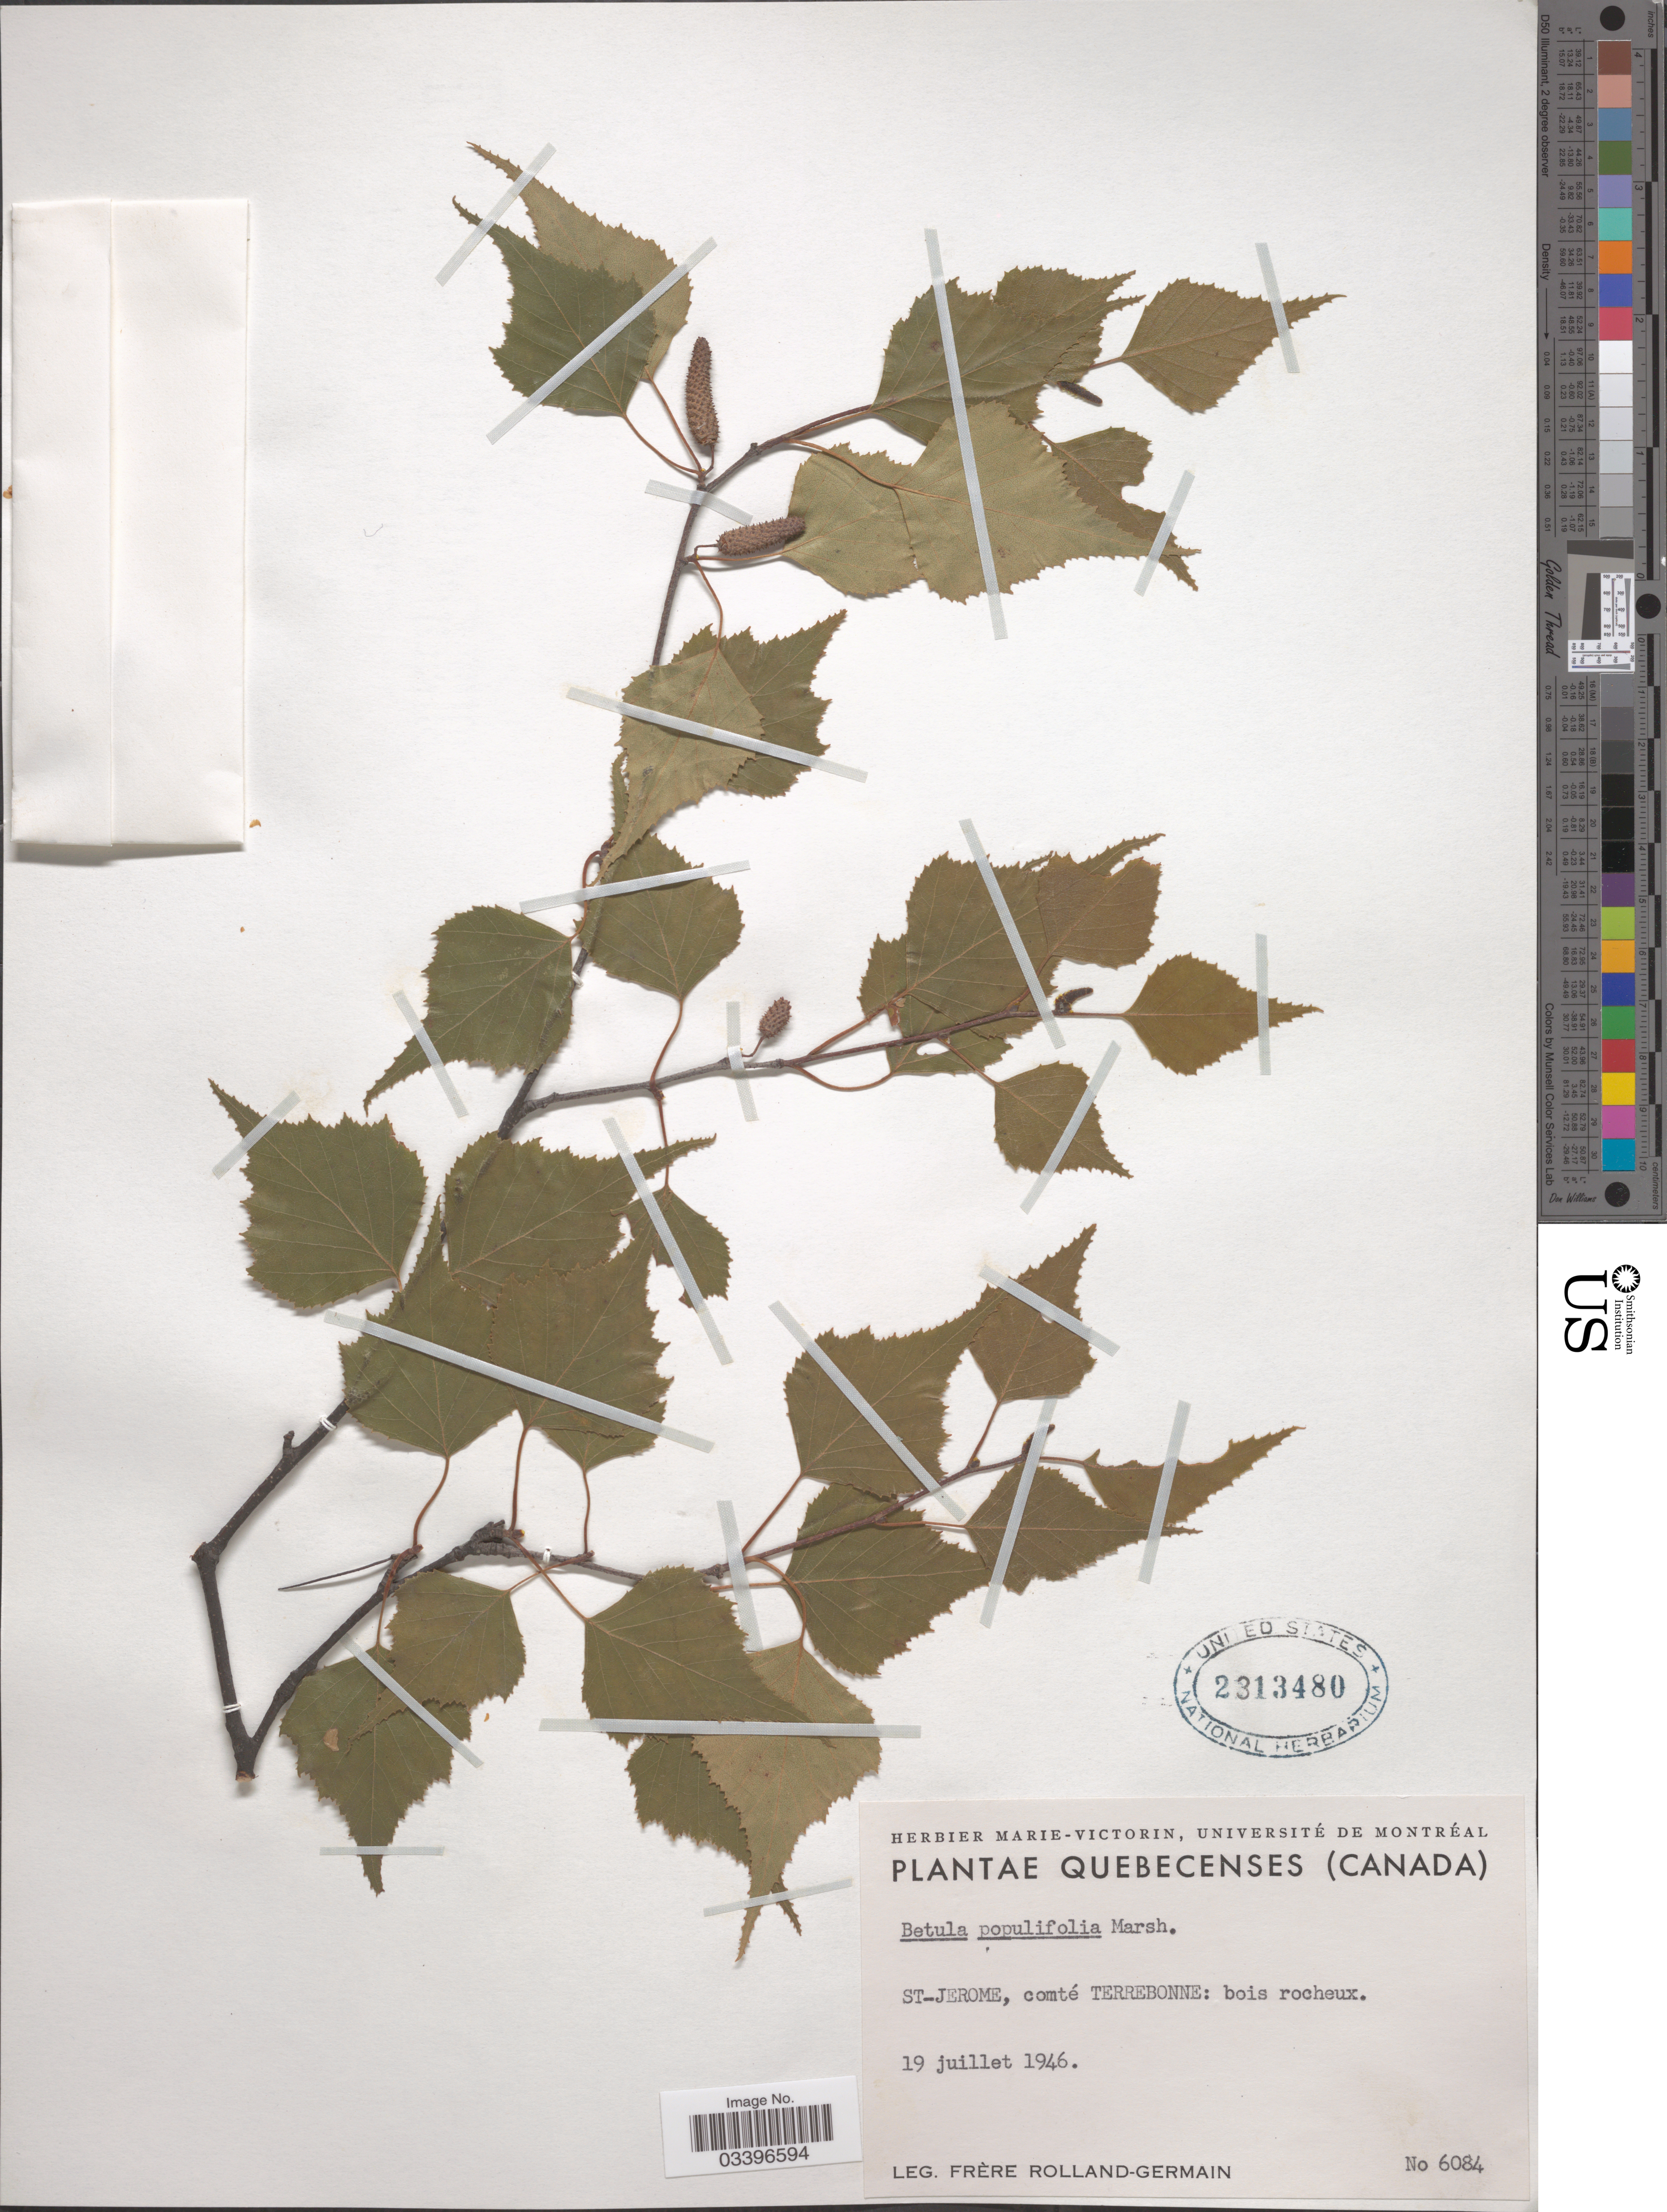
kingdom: Plantae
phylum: Tracheophyta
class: Magnoliopsida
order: Fagales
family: Betulaceae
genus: Betula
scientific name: Betula populifolia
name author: Marshall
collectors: Rolland-Germain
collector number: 6084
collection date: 1946-07-19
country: Canada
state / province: Quebec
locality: St-Jerome, comté Terrebonne: bois rocheux.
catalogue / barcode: US 2313480